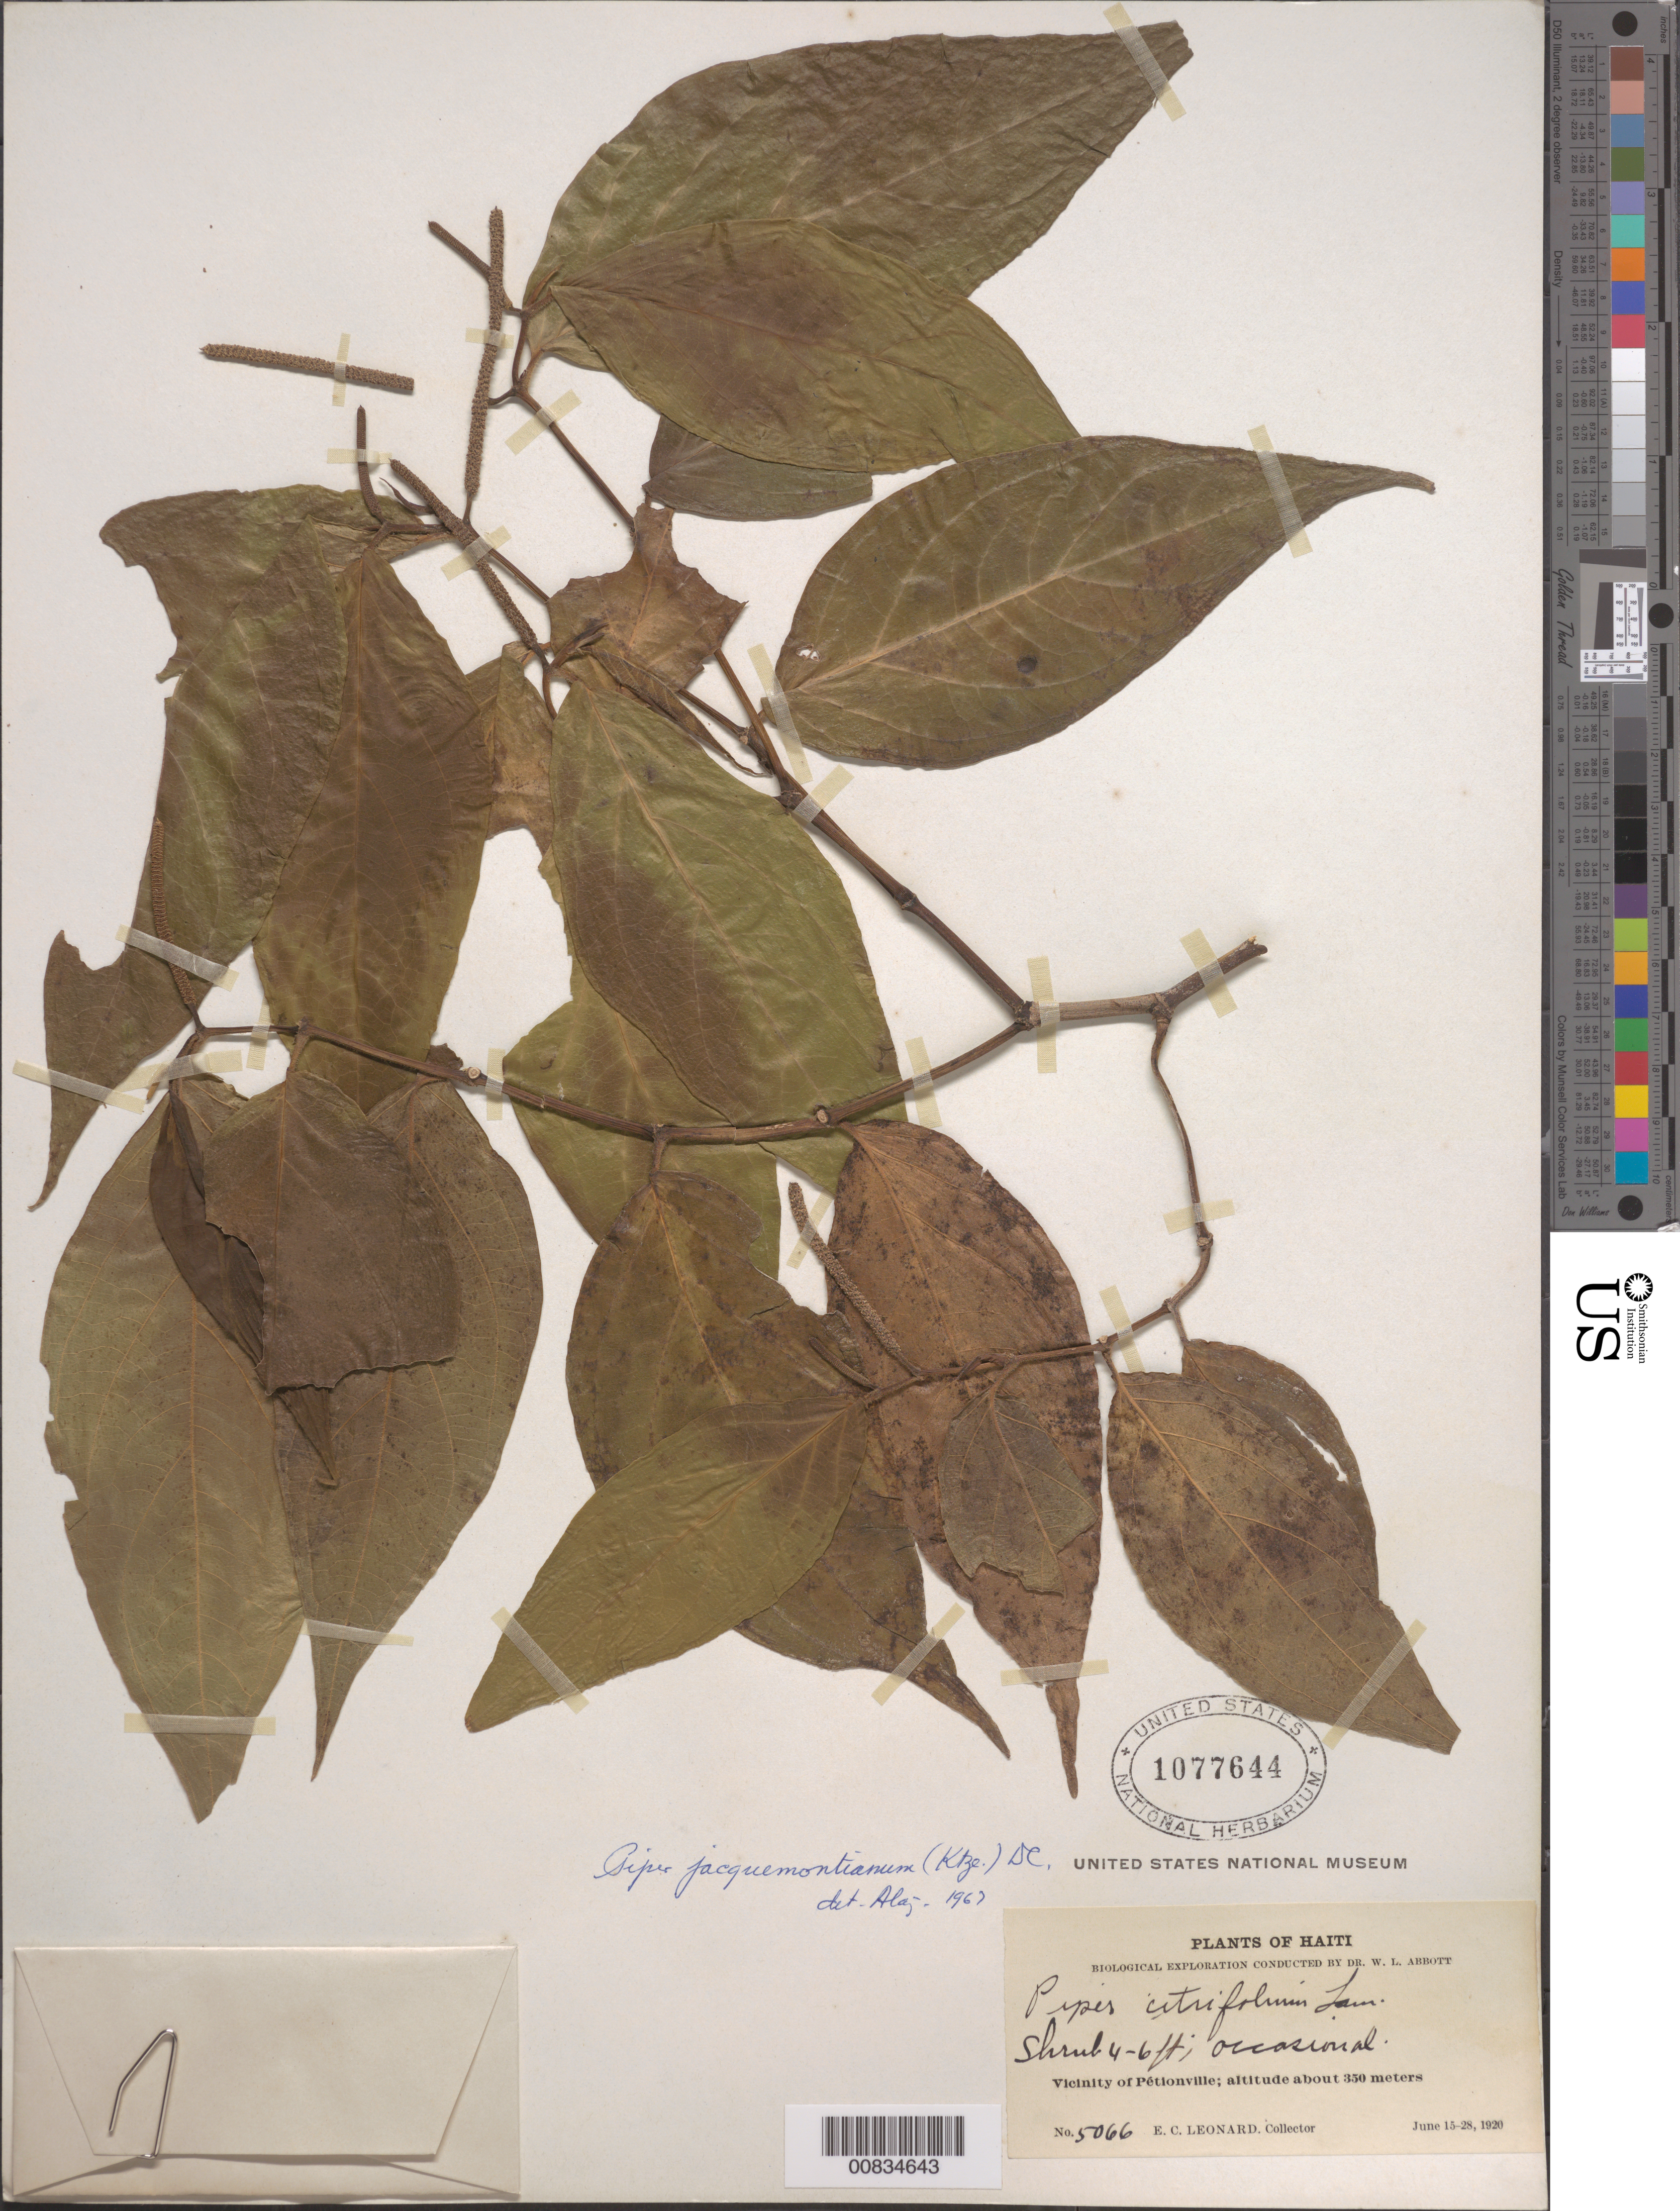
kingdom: Plantae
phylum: Tracheophyta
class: Magnoliopsida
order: Piperales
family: Piperaceae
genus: Piper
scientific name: Piper jacquemontianum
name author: Kunth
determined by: Liogier, Alain H.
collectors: E. C. Leonard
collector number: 5066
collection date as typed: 15 Jun 1920 to 28 Jun 1920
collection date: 1920-06-15/1920-06-28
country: Haiti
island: Hispaniola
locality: Vicinity of Pétionville.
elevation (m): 350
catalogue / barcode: US 1077644